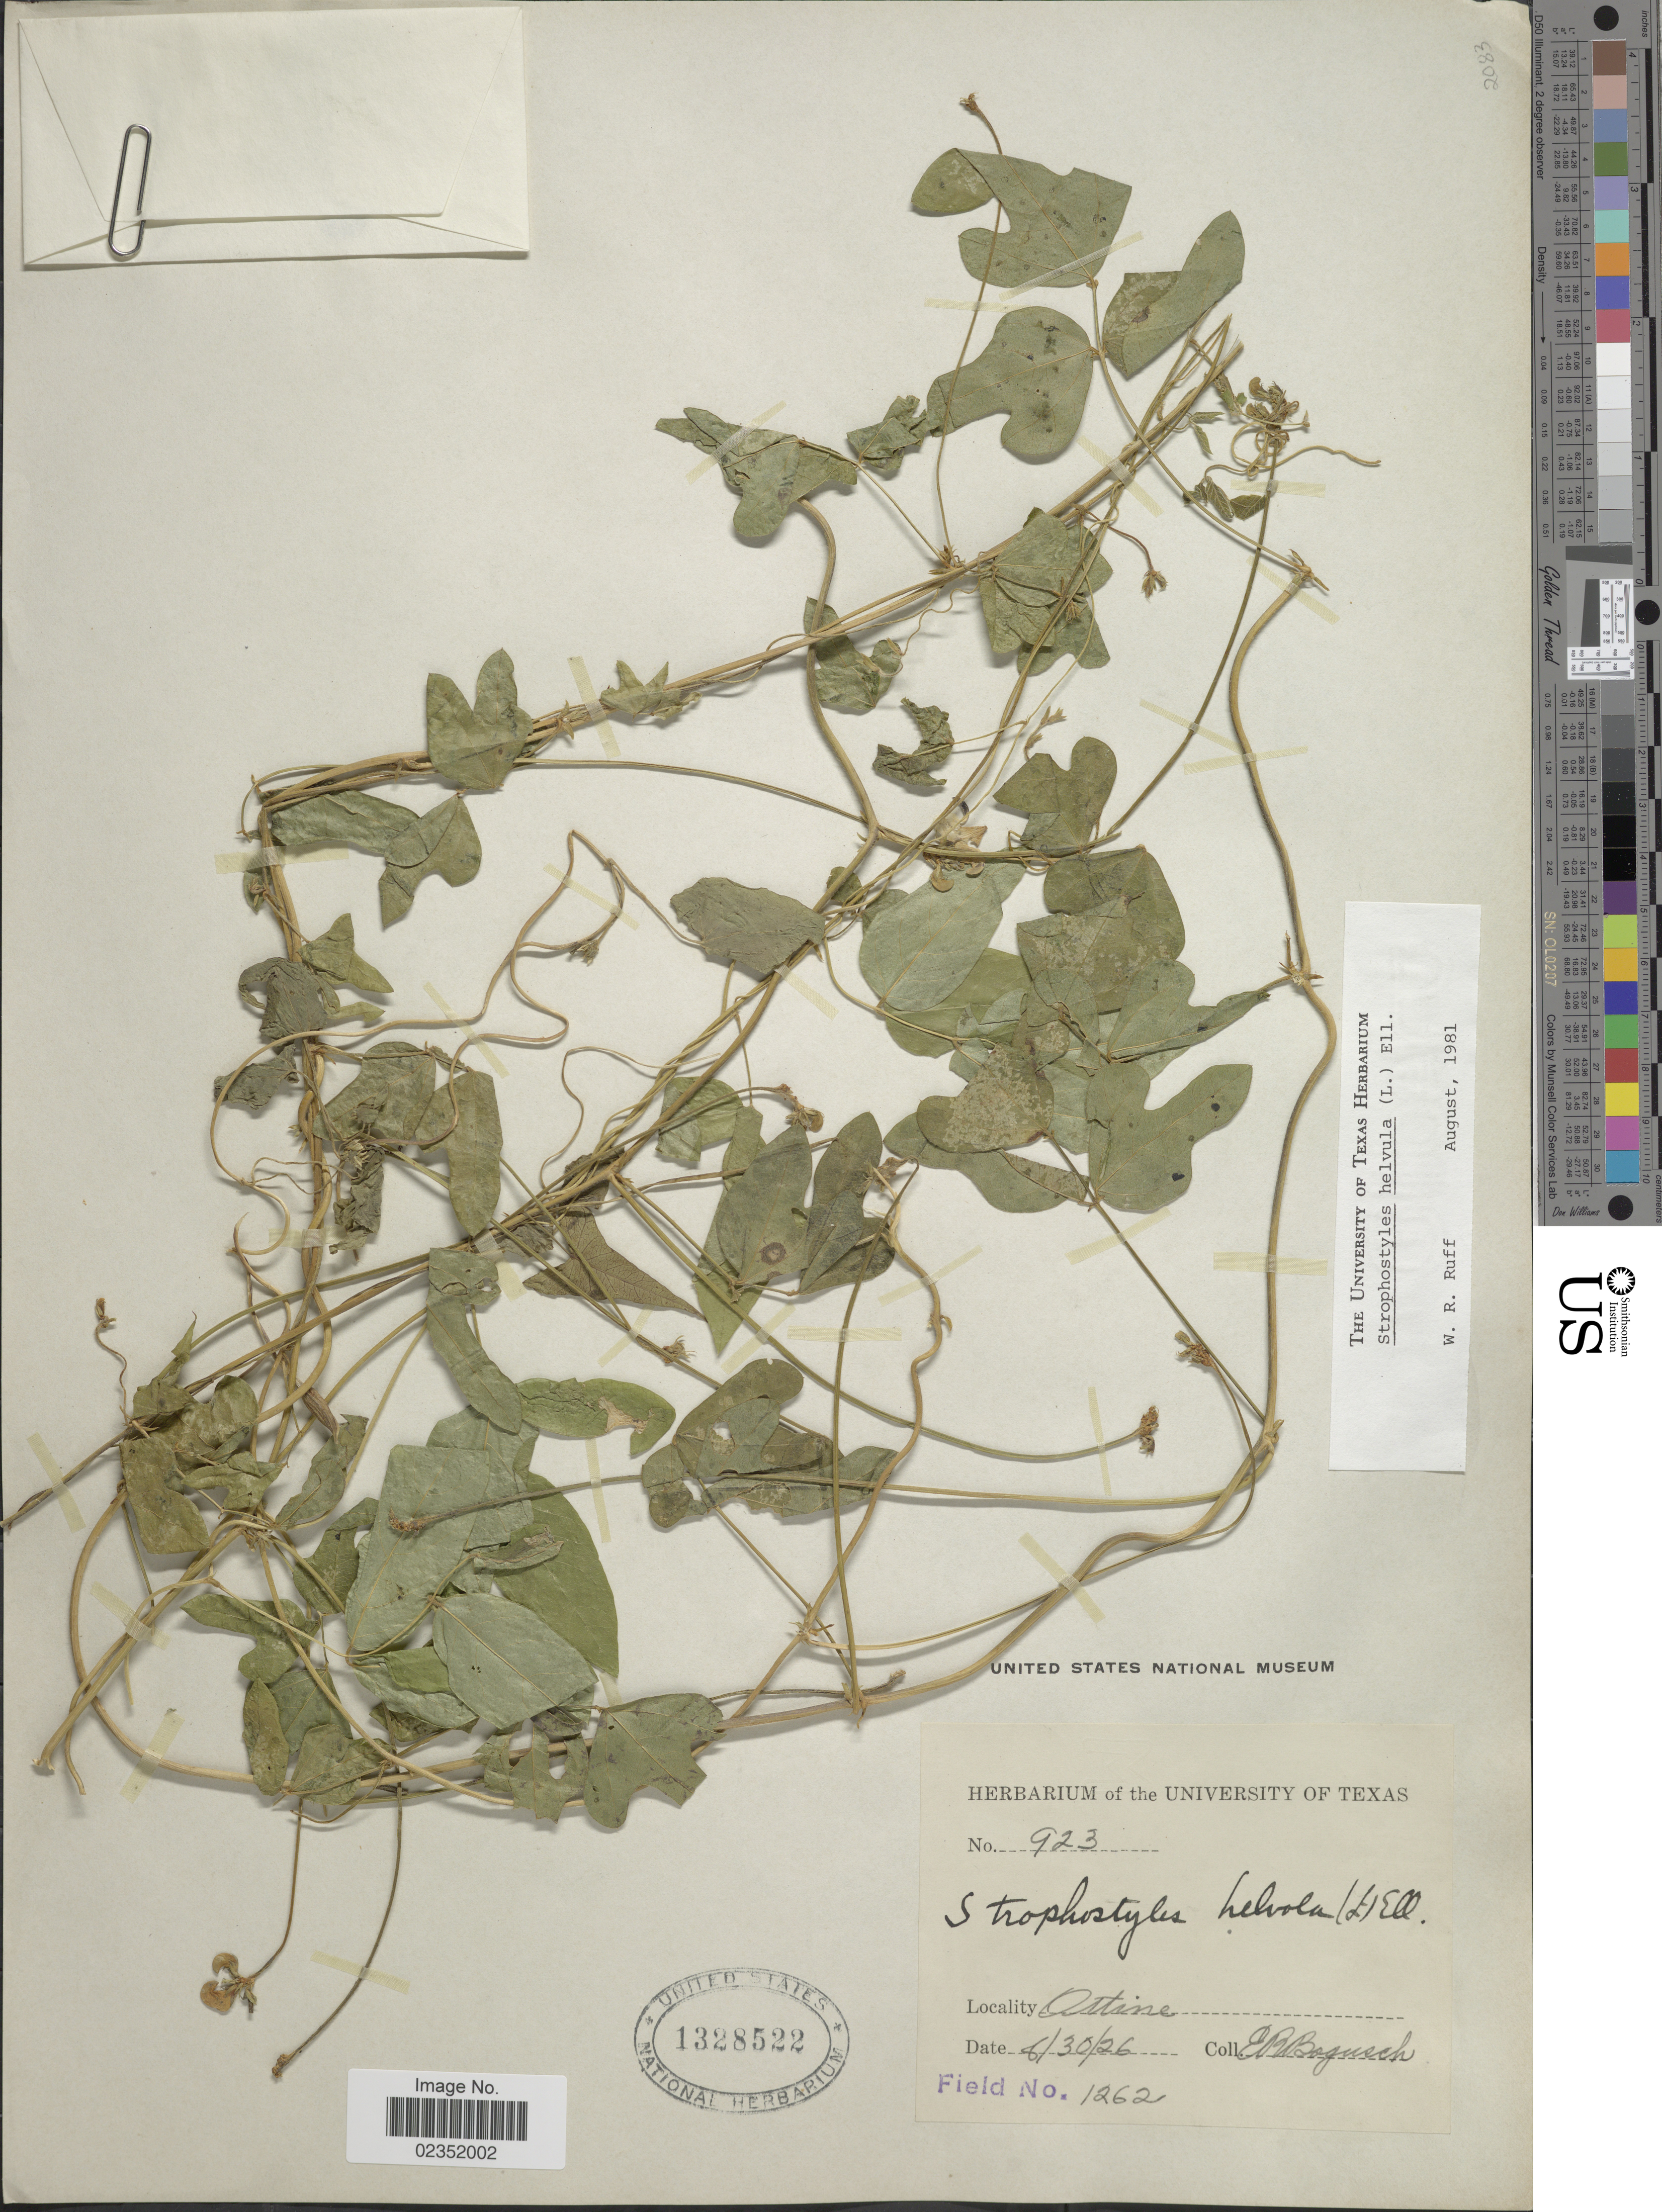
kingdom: Plantae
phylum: Tracheophyta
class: Magnoliopsida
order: Fabales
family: Fabaceae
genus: Strophostyles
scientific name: Strophostyles helvola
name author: (L.) Elliott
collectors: E. Bogusch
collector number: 923/1262?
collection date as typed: Transcribed d/m/y: 30/8/26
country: United States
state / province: Texas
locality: Ottine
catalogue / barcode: US 1328522